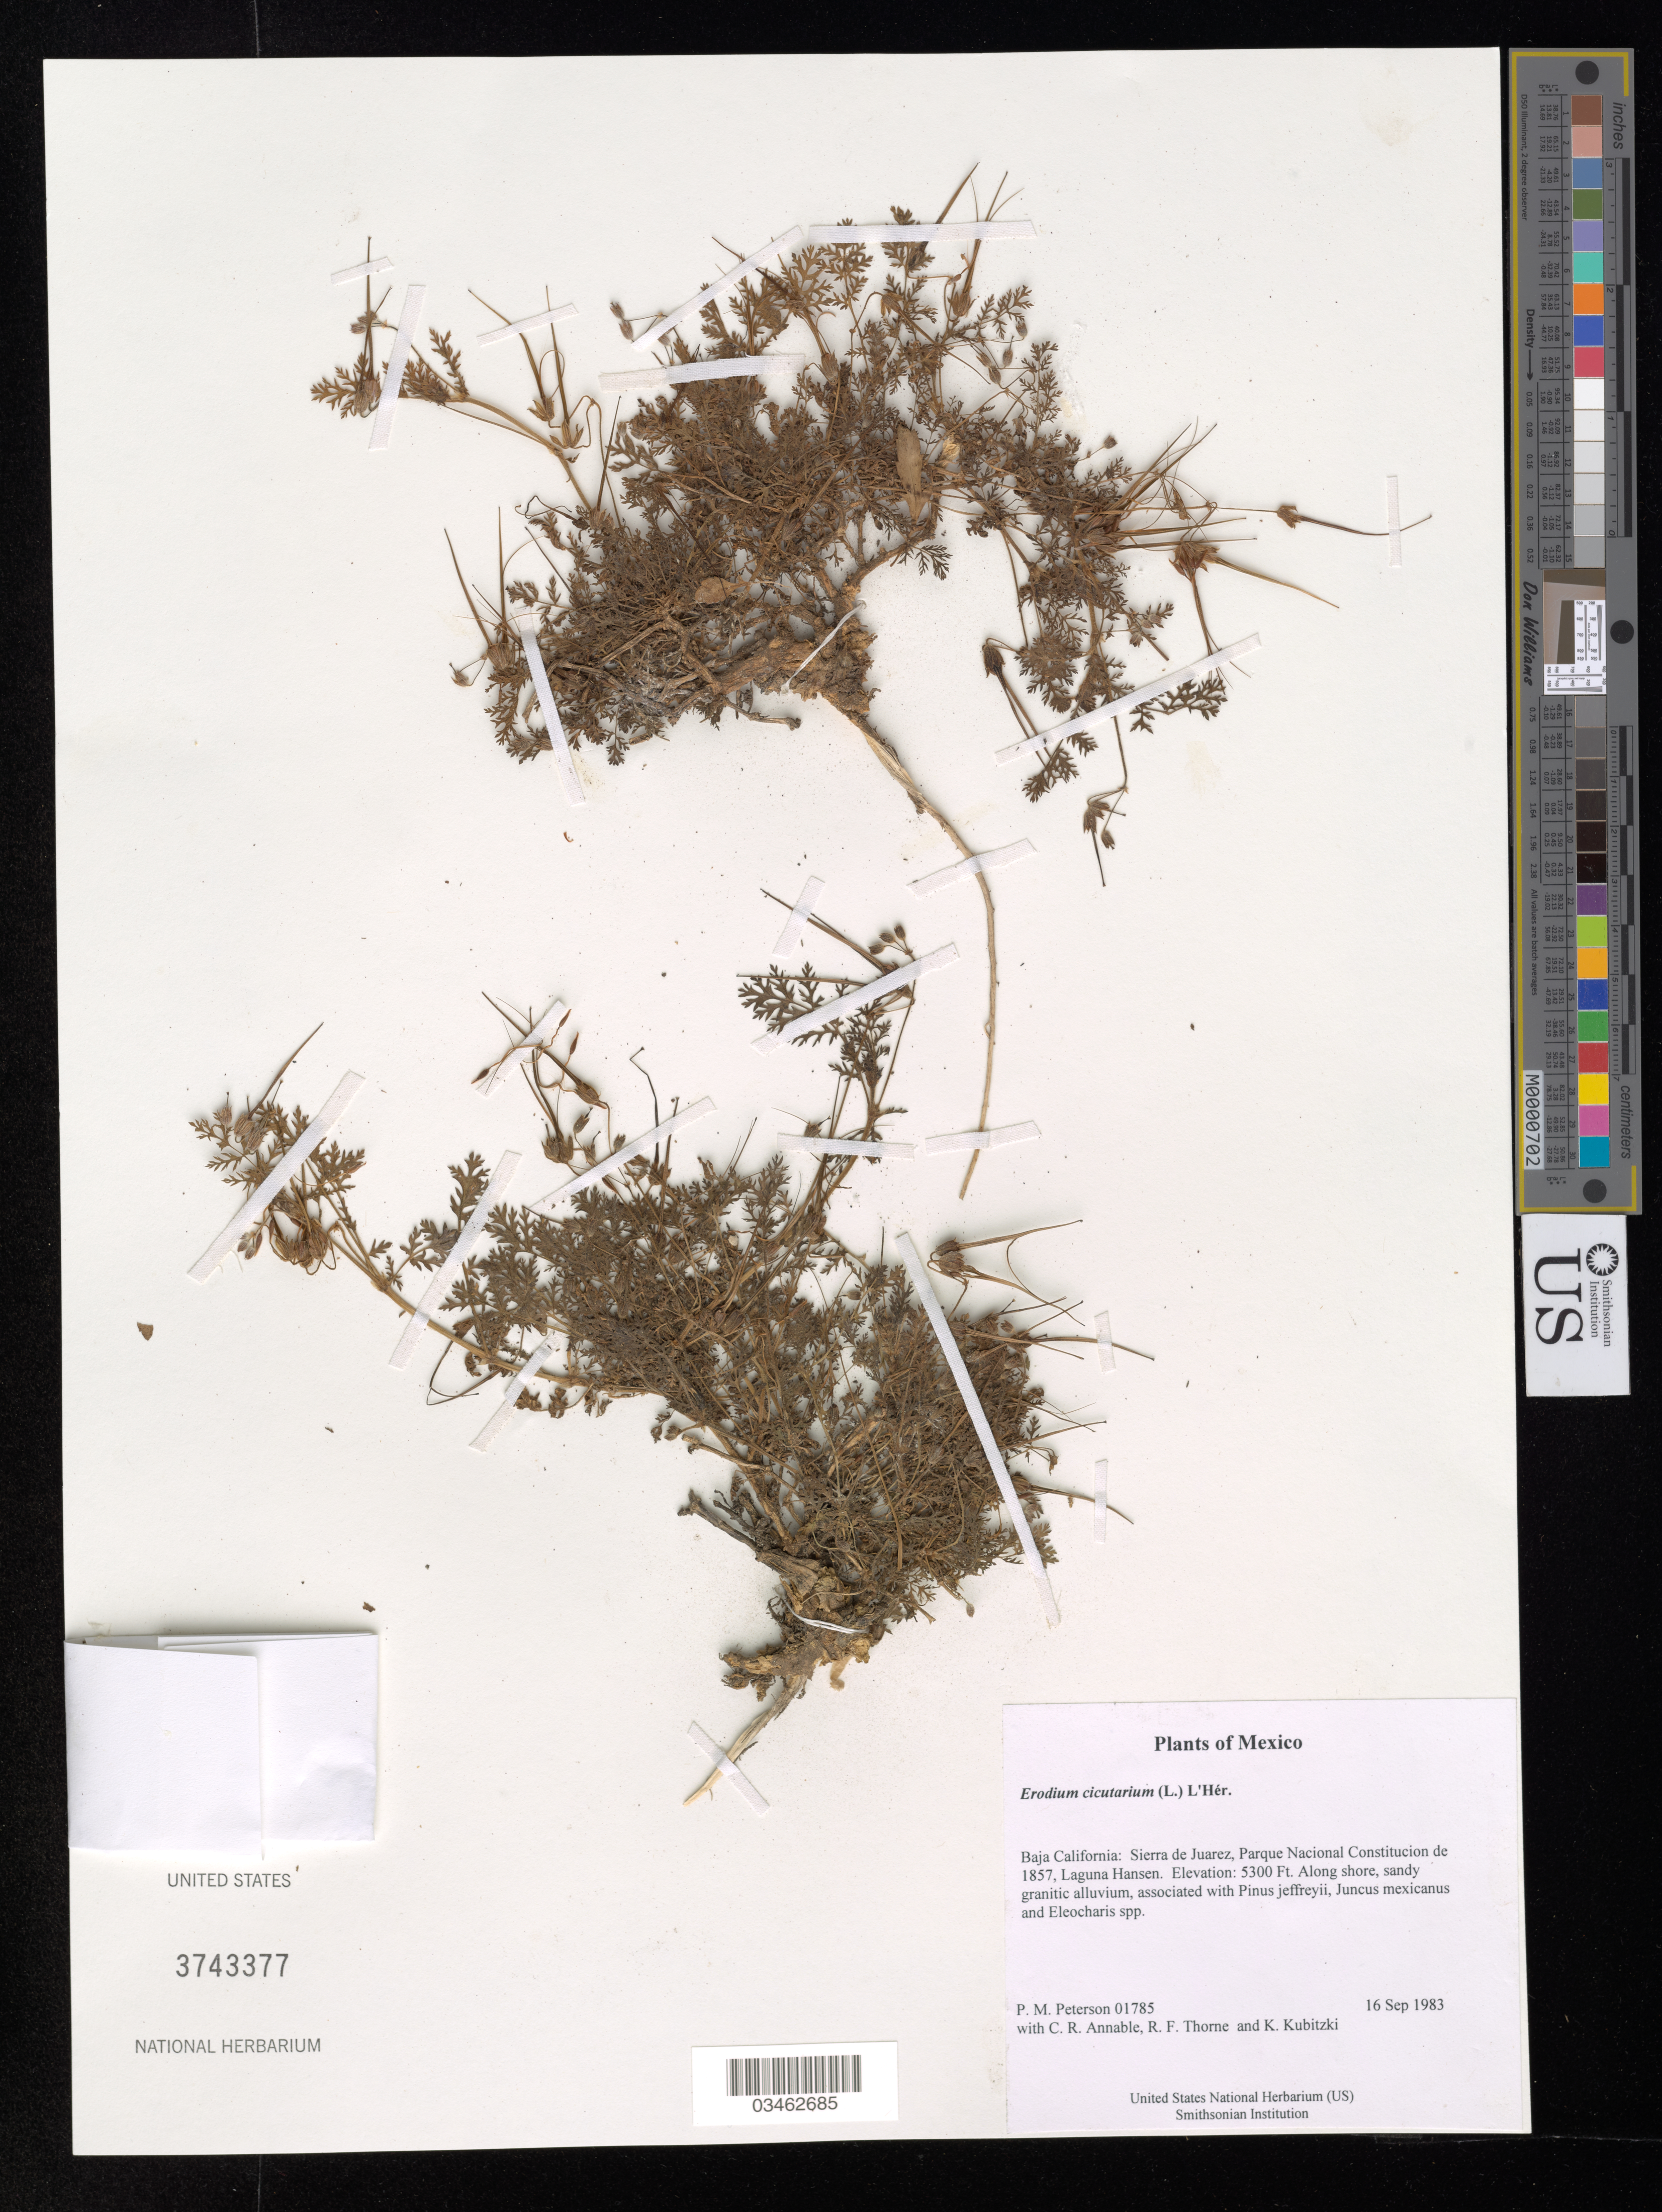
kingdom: Plantae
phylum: Tracheophyta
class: Magnoliopsida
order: Geraniales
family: Geraniaceae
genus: Erodium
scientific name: Erodium cicutarium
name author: (L.) L'Hér.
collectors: P. M. Peterson, C. R. Annable, R. F. Thorne & K. Kubitzki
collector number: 01785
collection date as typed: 16 Sep 1983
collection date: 1983-09-16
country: Mexico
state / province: Baja California Norte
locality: Sierra de Juarez, Parque Nacional Constitucion de 1857, Laguna Hansen.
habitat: Along shore, sandy granitic alluvium, associated with Pinus jeffreyii, Juncus mexicanus and Eleocharis spp.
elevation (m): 1615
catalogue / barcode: US 3743377